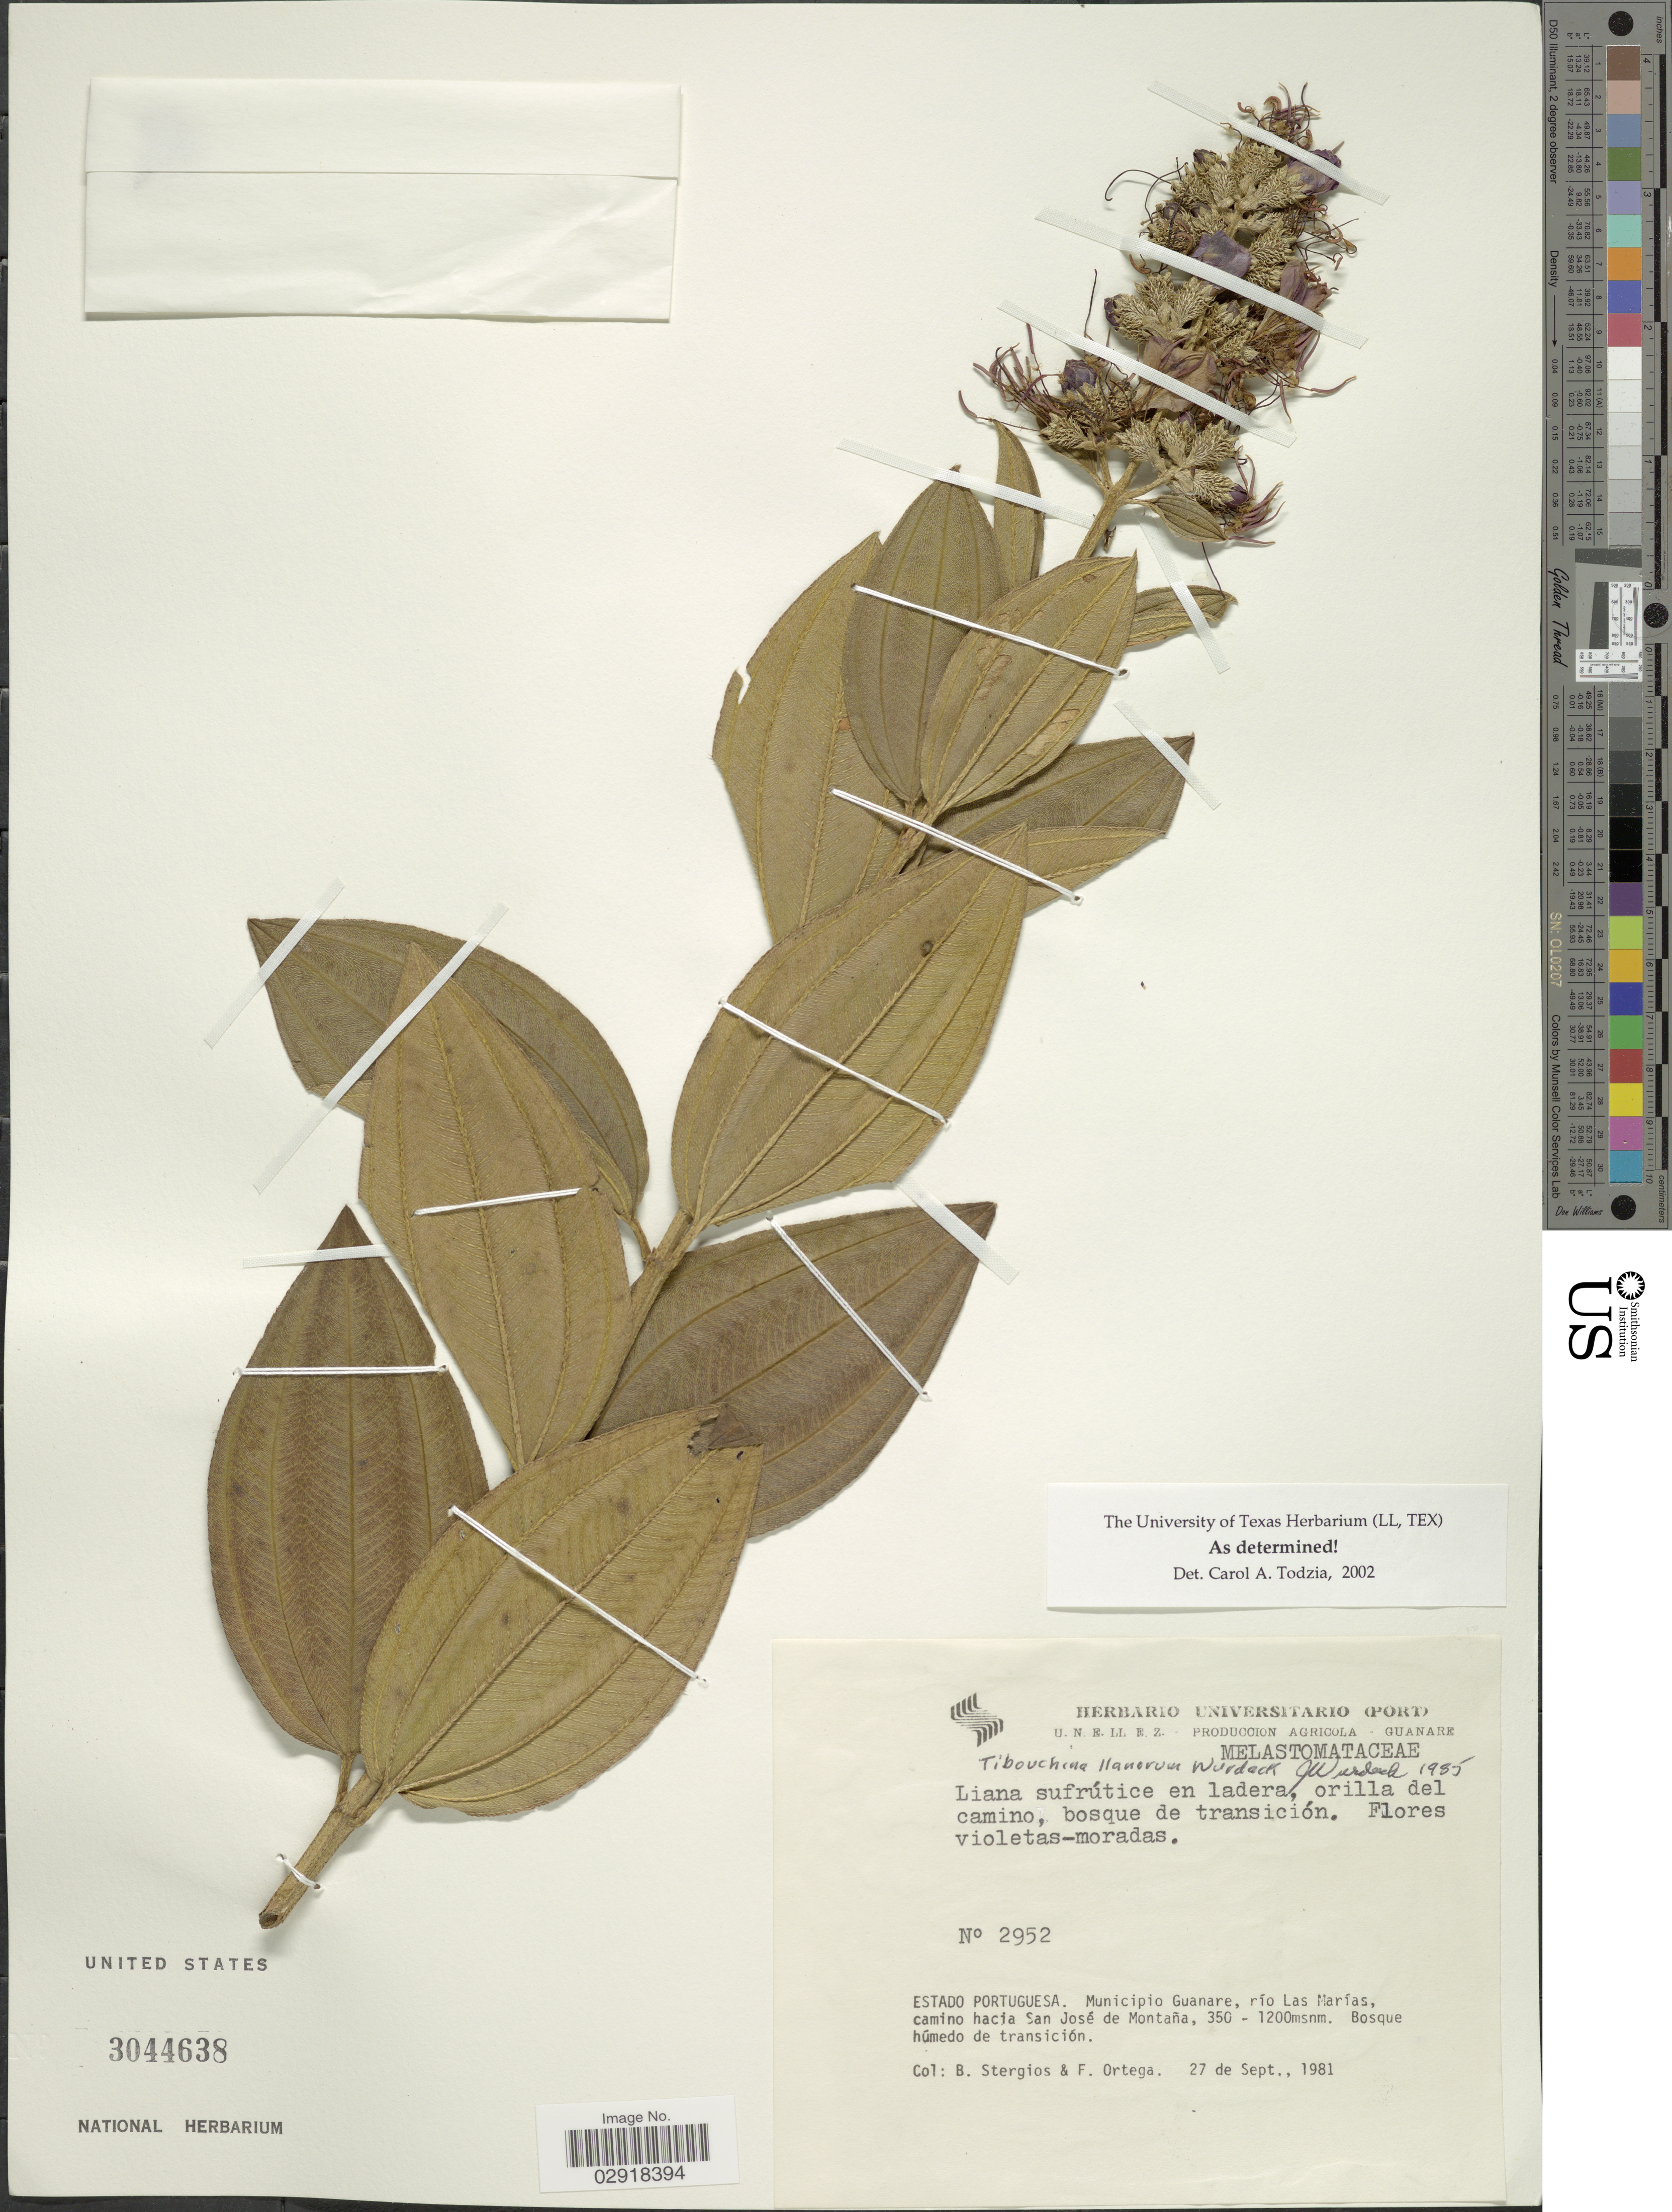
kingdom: Plantae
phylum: Tracheophyta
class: Magnoliopsida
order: Myrtales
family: Melastomataceae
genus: Tibouchina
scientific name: Tibouchina llanorum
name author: Wurdack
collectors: B. Stergois & F. J. Ortega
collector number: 2952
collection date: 1981-09-27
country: Venezuela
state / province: Portuguesa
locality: Municipio Guanare, río Las Marías, camino hacia San José de Montaña.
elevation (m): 350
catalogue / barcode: US 3044638